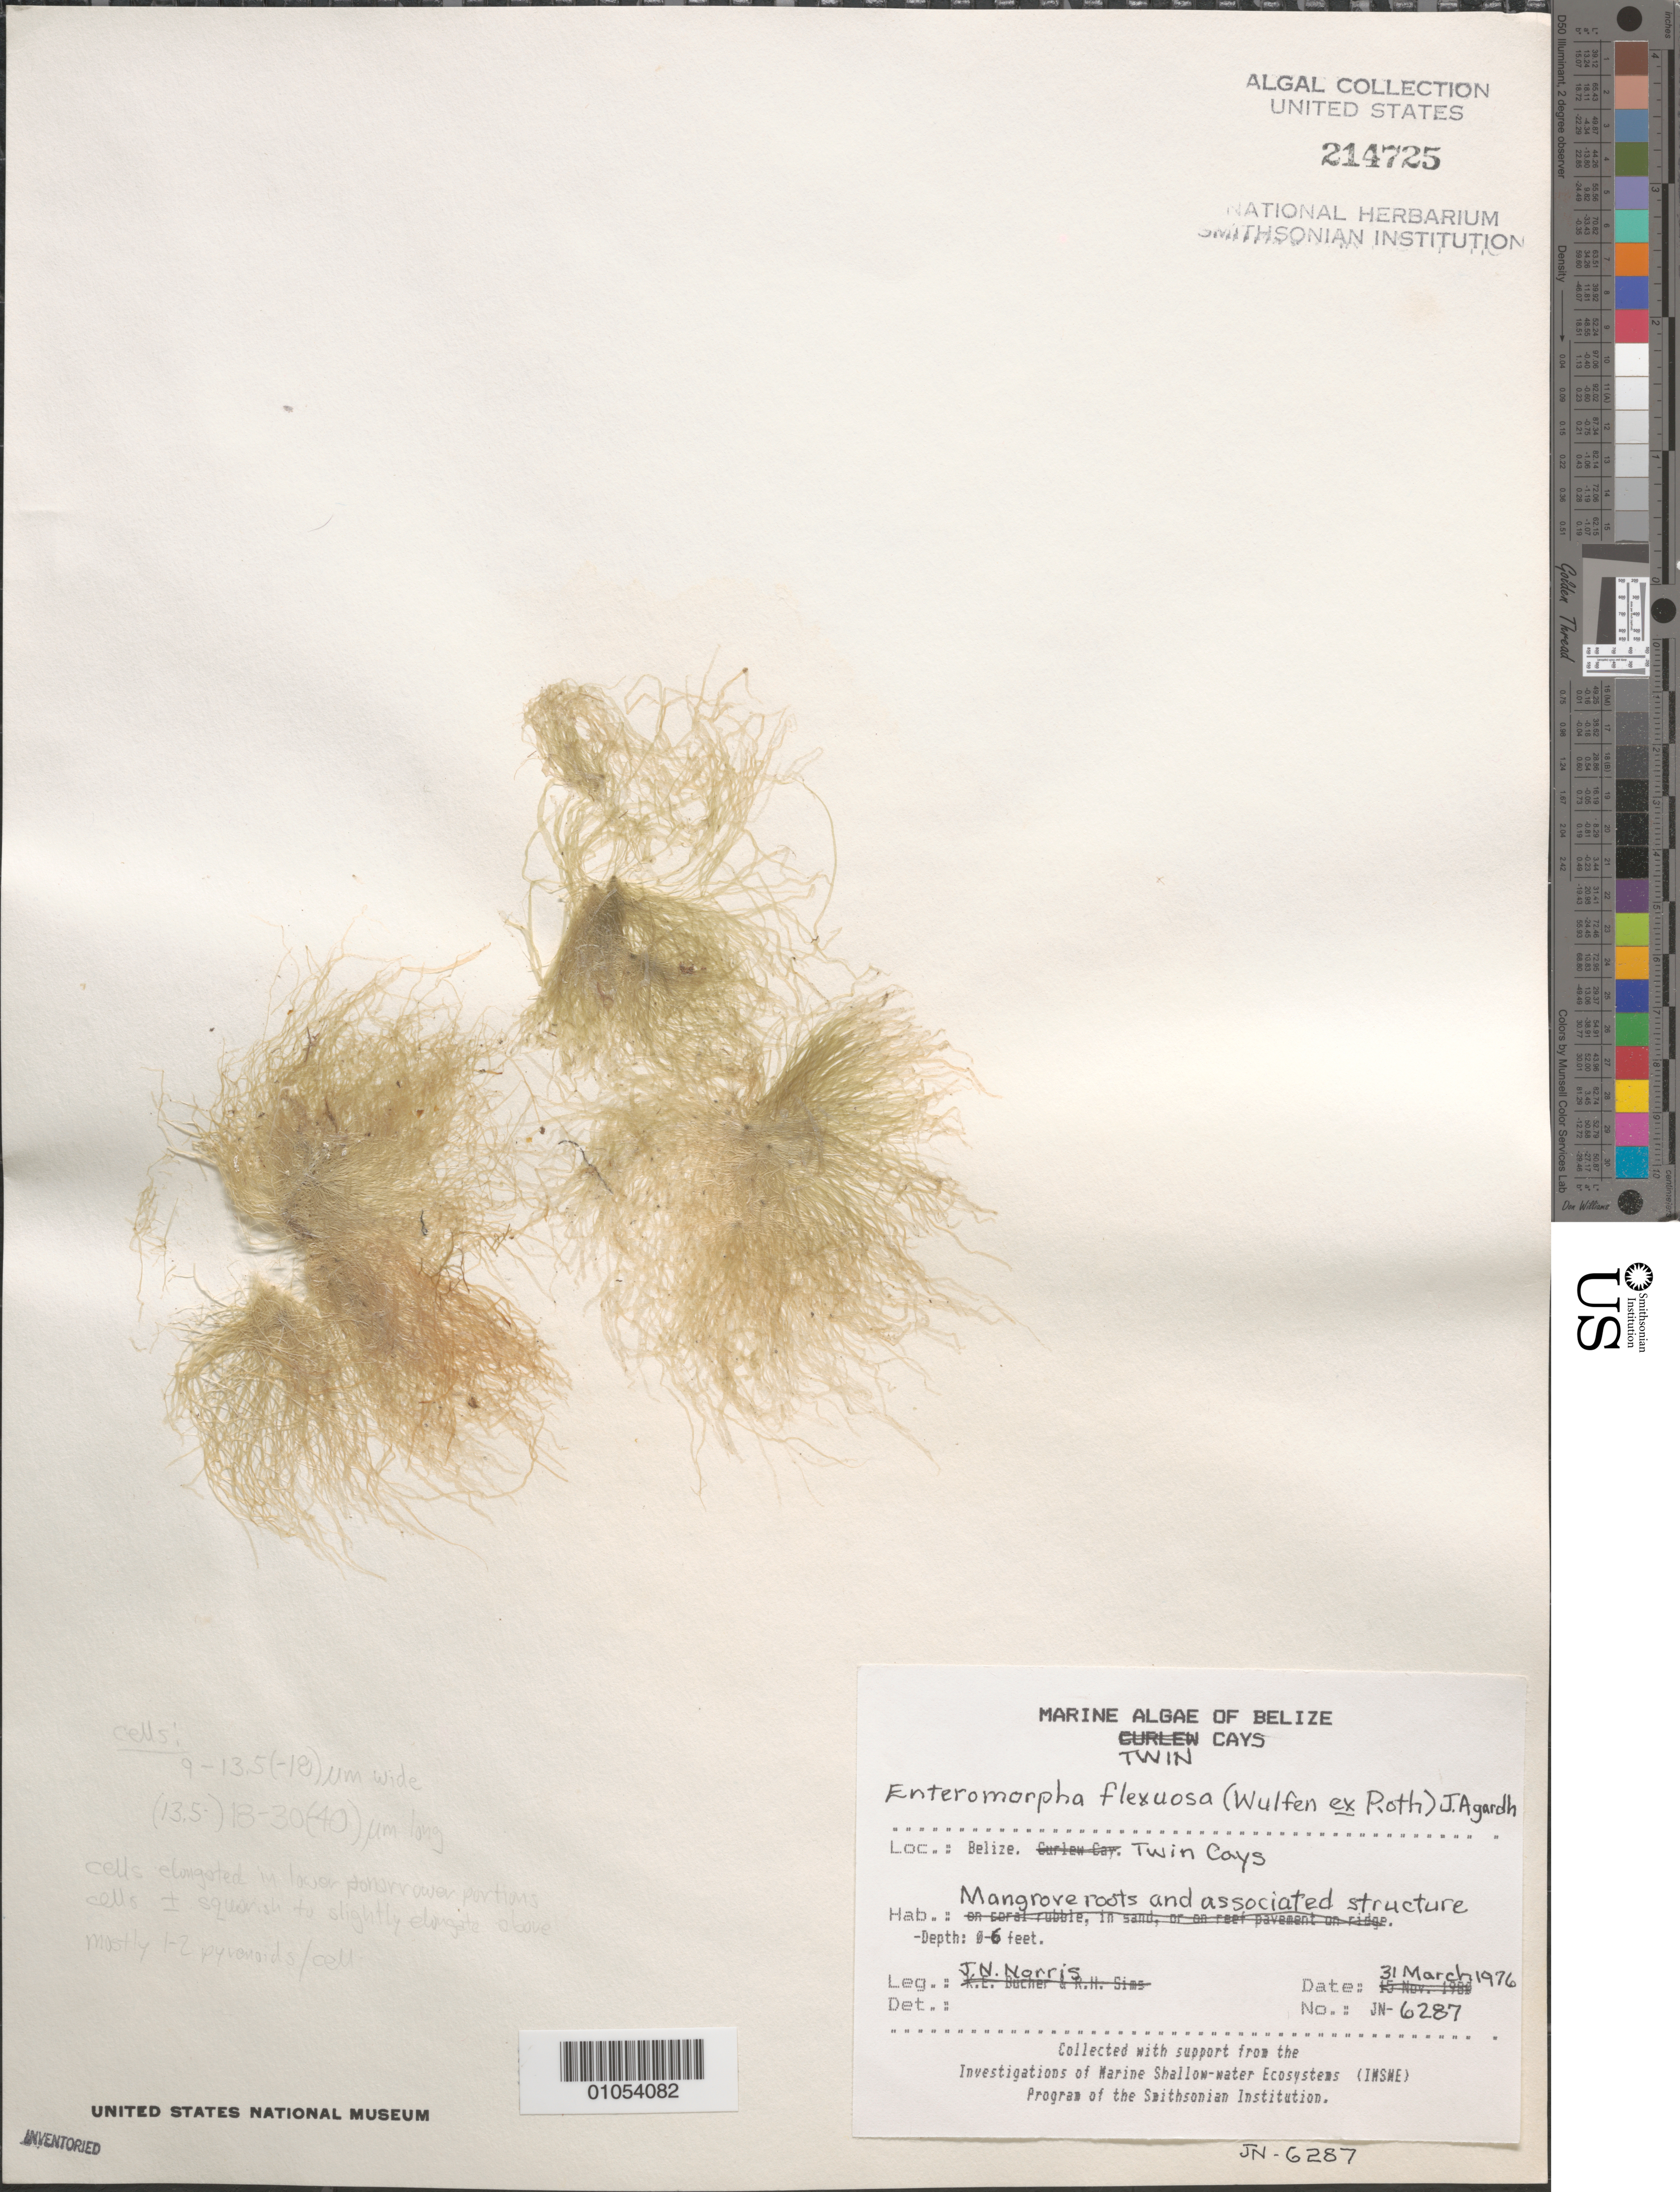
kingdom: Plantae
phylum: Chlorophyta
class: Ulvophyceae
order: Ulvales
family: Ulvaceae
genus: Ulva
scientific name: Ulva flexuosa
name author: Wulfen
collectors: J. N. Norris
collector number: JN-6287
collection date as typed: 31 Mar 1976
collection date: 1976-03-31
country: Belize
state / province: Stann Creek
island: Twin Cays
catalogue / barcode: US 214725